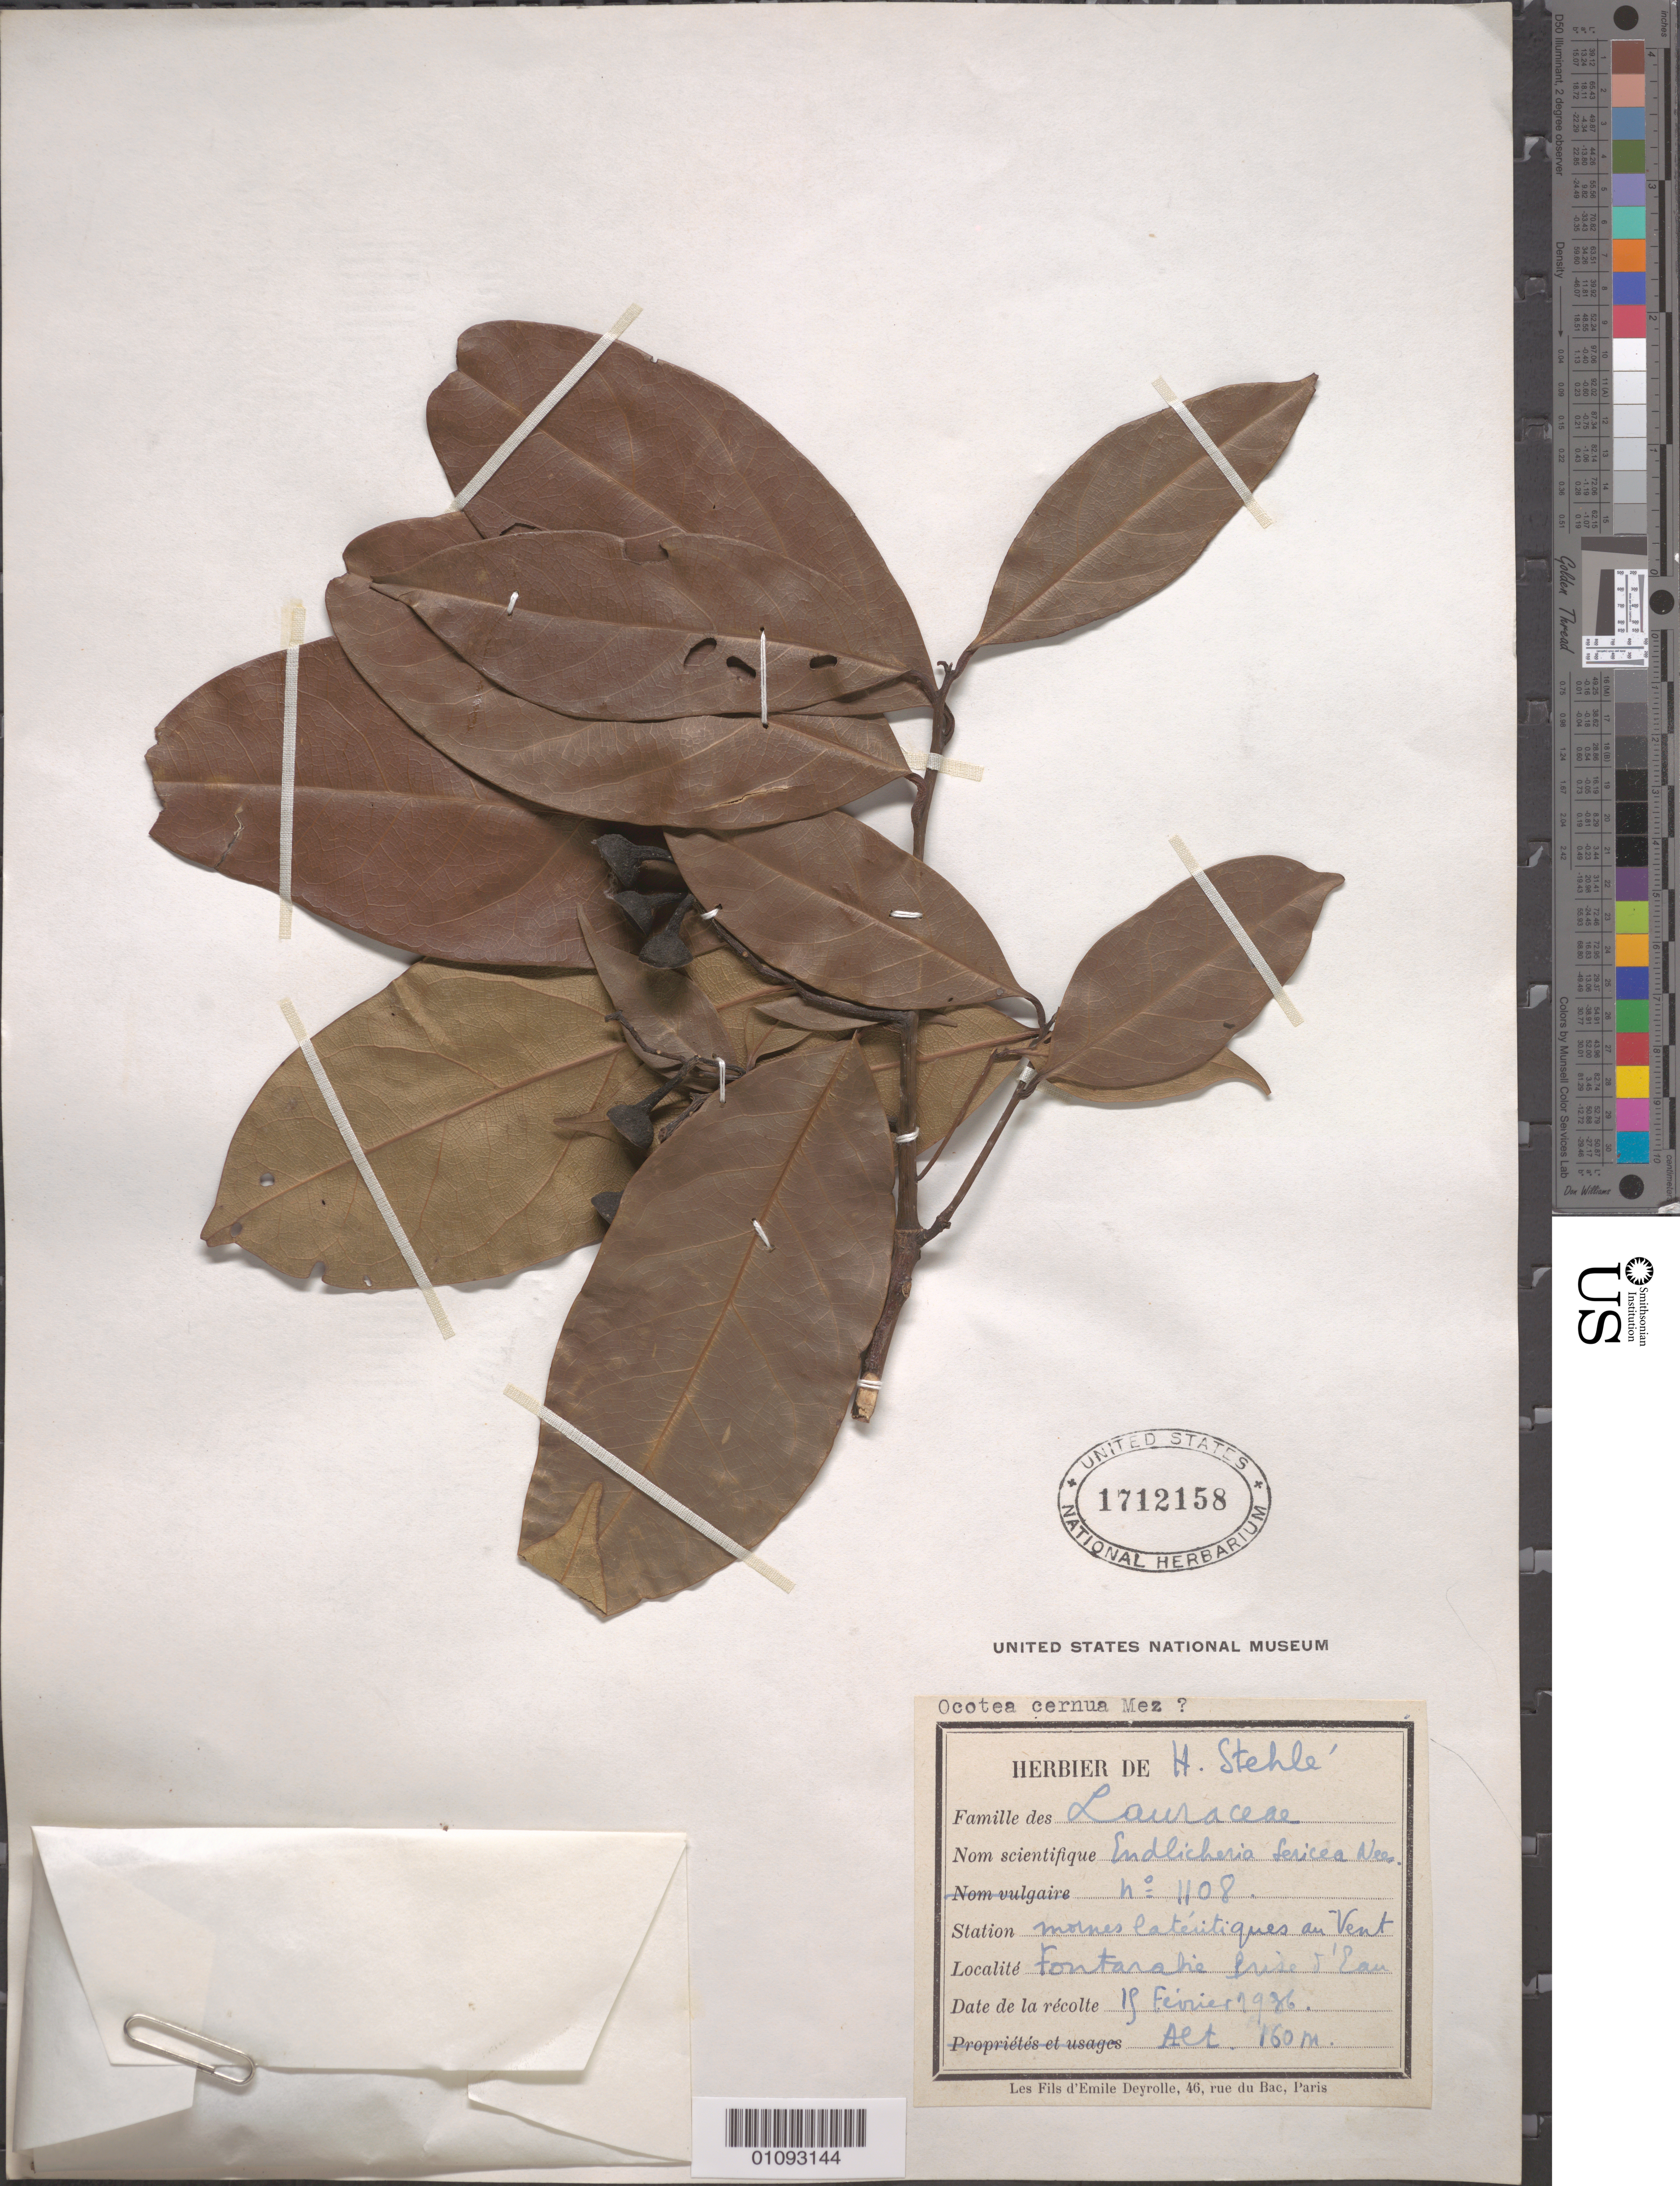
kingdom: Plantae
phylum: Tracheophyta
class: Magnoliopsida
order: Laurales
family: Lauraceae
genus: Ocotea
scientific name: Ocotea cernua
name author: (Nees) Mez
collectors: H. Stehlé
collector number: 1108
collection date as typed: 15 Feb 1936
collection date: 1936-02-15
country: Guadeloupe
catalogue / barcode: US 1712158